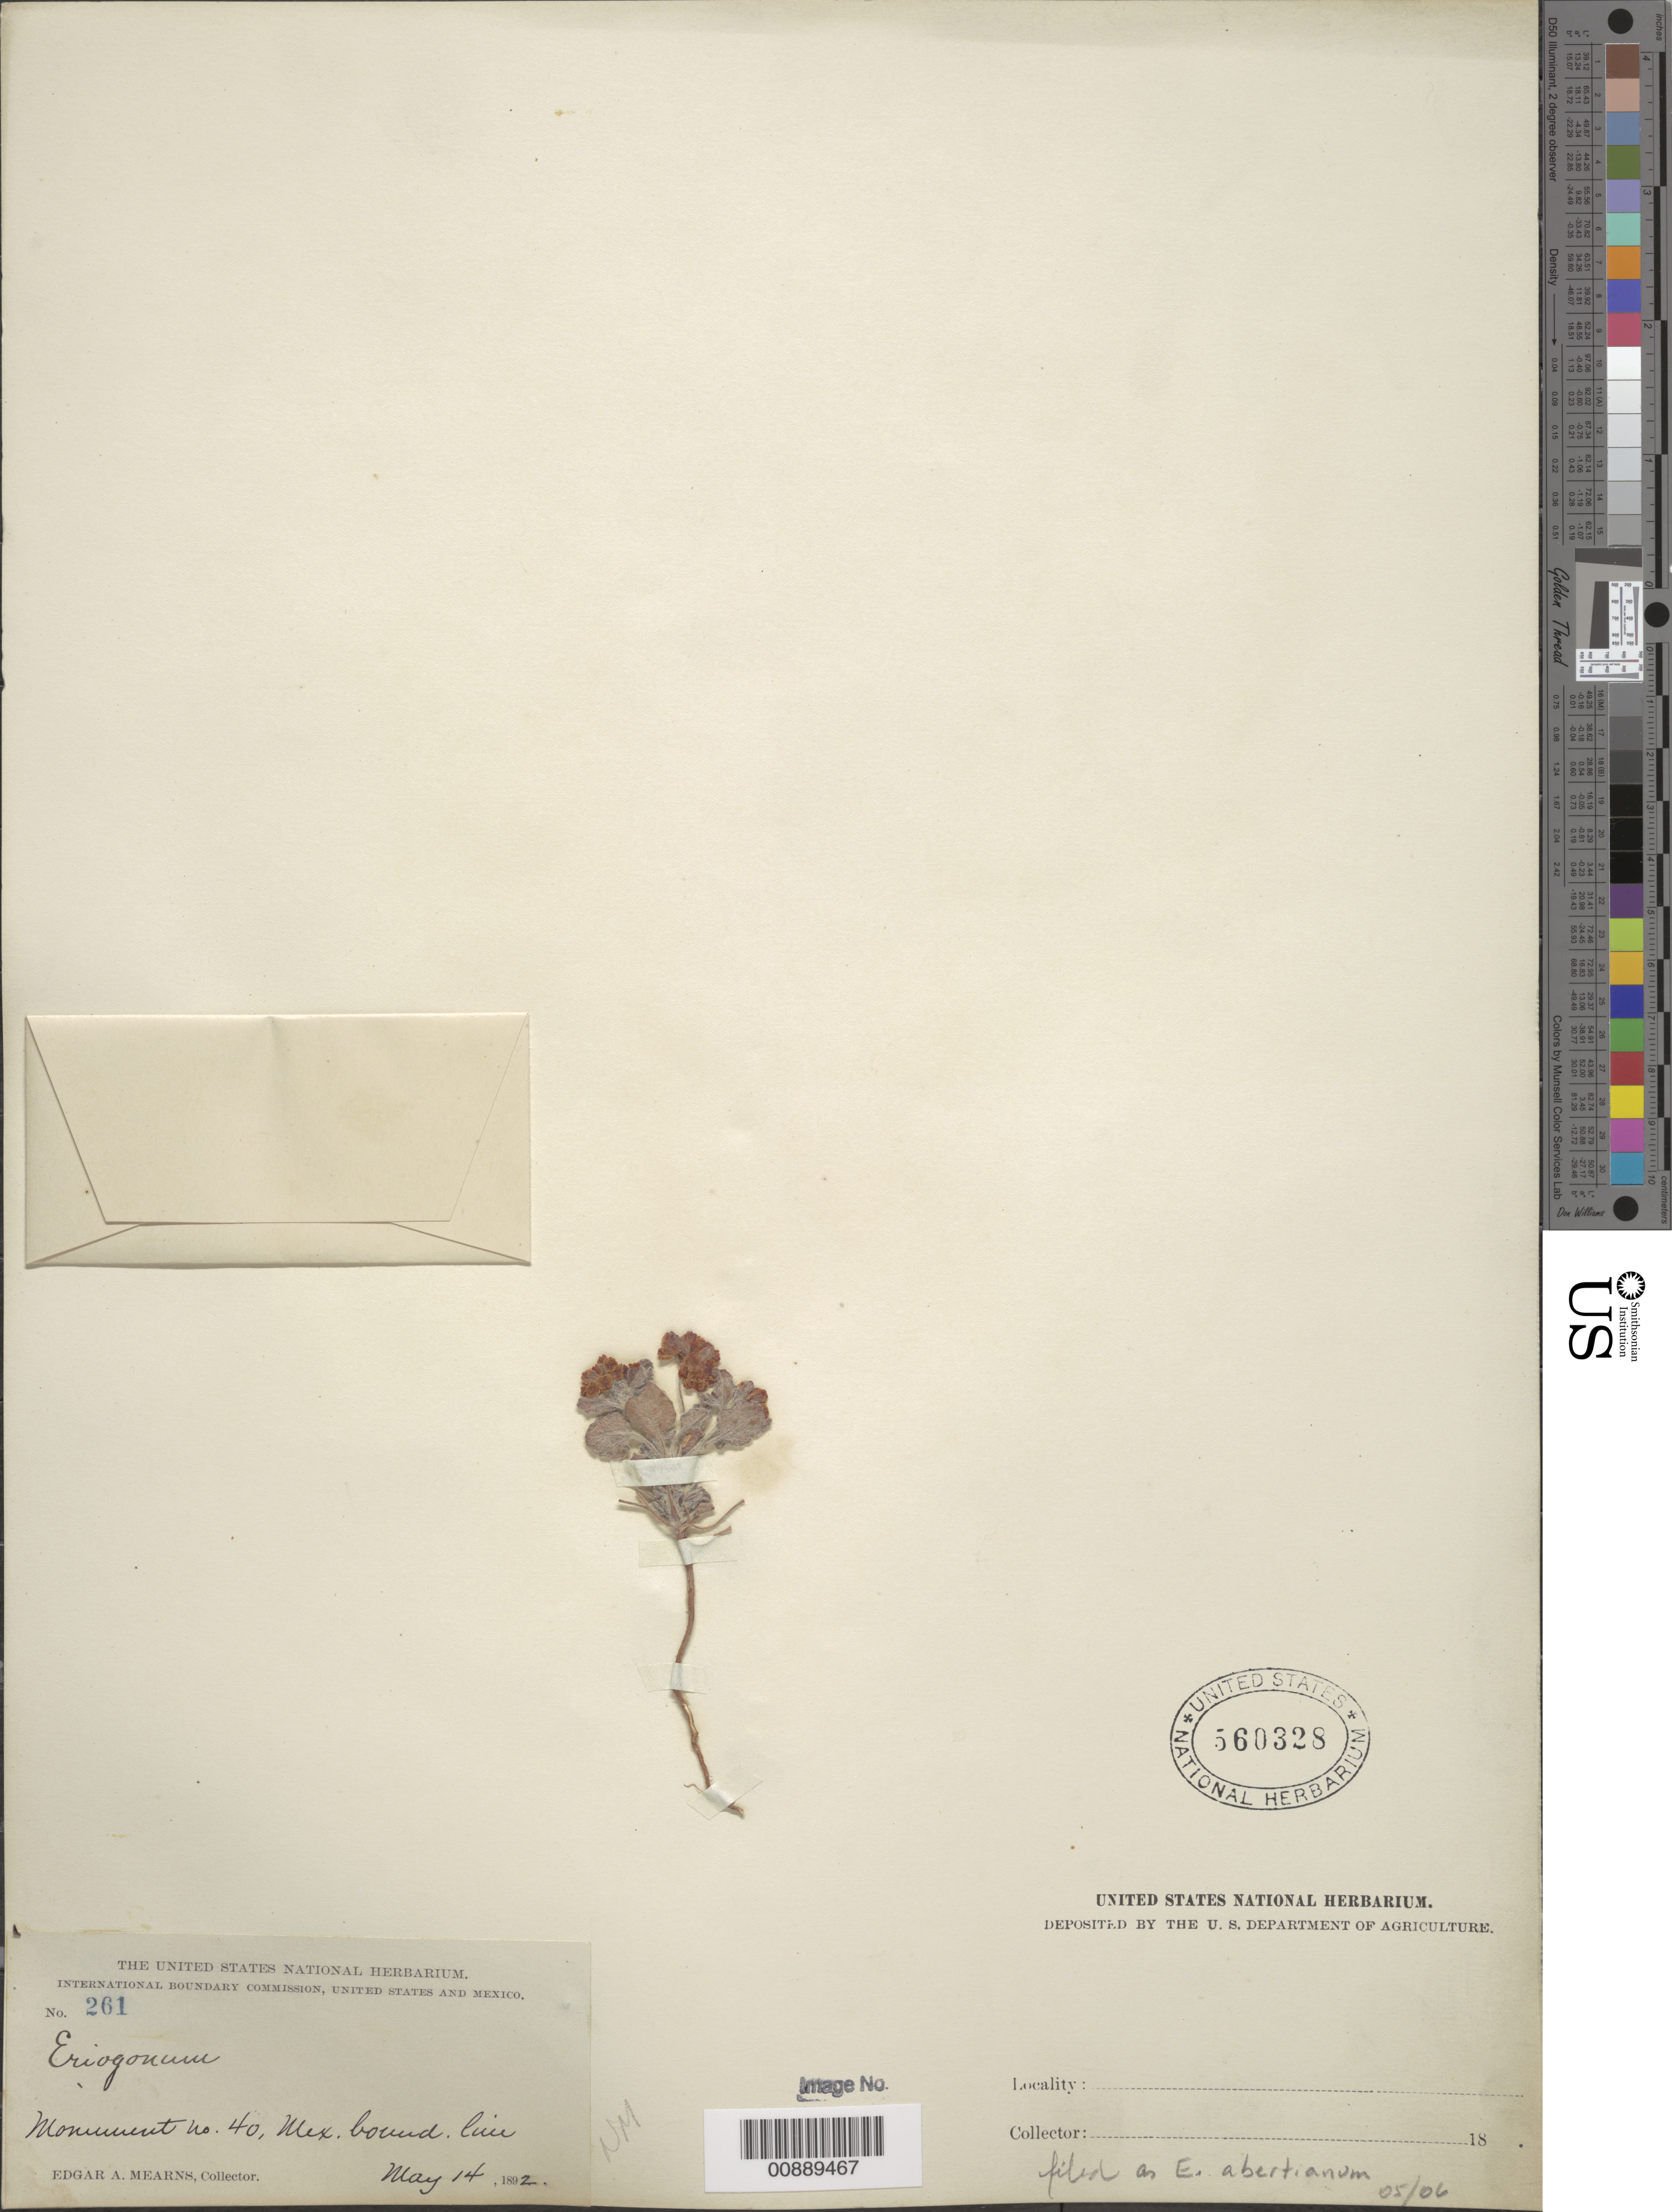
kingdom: Plantae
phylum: Tracheophyta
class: Polypodiopsida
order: Polypodiales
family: Lindsaeaceae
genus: Lindsaea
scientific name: Lindsaea semilunata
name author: (C. Chr.) C. Chr.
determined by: McKee, G. S., (US), NMNH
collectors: H. D. Clarke, C. Perry, E. Tripp, S. R. Stern & D. Gittens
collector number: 12158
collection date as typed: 28 June 2004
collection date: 2004-06-28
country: Guyana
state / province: Cuyuni-Mazaruni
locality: Ataro River, landing below falls at Wayalayeng Village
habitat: Dense primary and secondary forest on alluvial sandy clay with Vismia, Dicymbe, and Cecropia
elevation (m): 488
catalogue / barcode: US 3486467-2